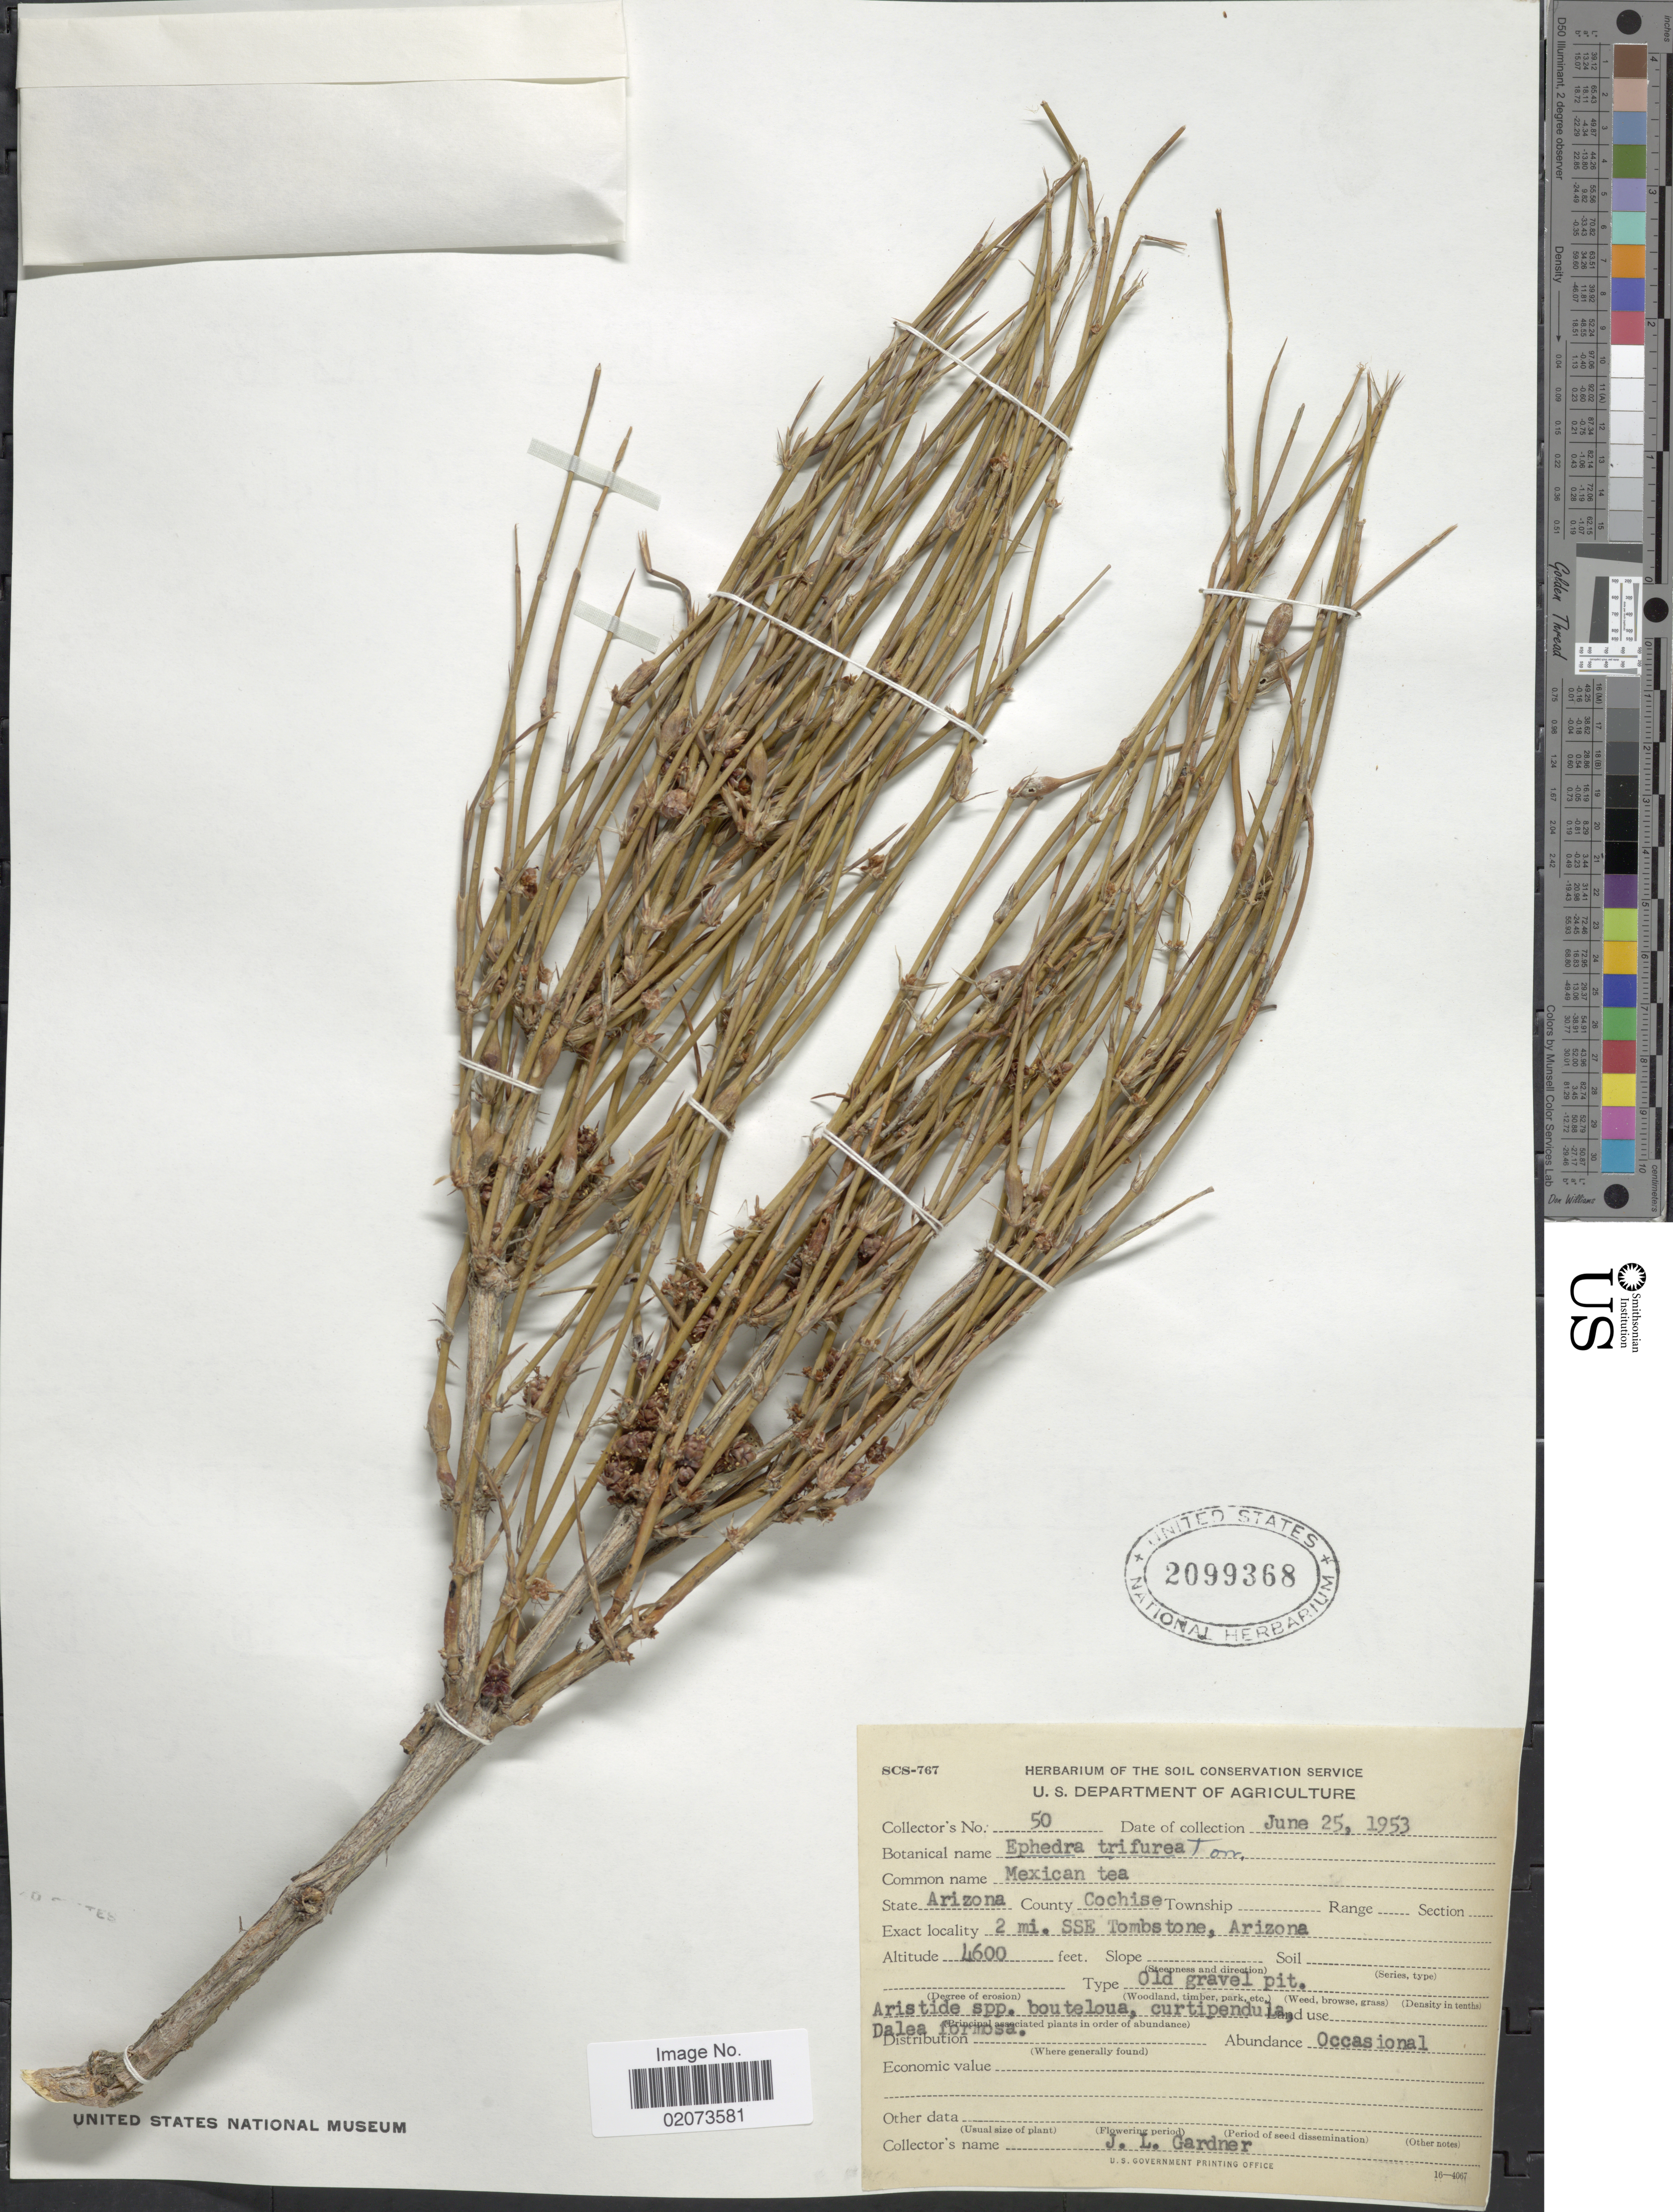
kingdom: Plantae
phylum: Tracheophyta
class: Gnetopsida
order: Ephedrales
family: Ephedraceae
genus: Ephedra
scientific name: Ephedra trifurca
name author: Torr. ex S. Watson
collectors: J. L. Gardner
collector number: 50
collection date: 1953-06-25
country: United States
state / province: Arizona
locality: County Cochise, 2 mi. SSE Tombstone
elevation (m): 1402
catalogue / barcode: US 2099368